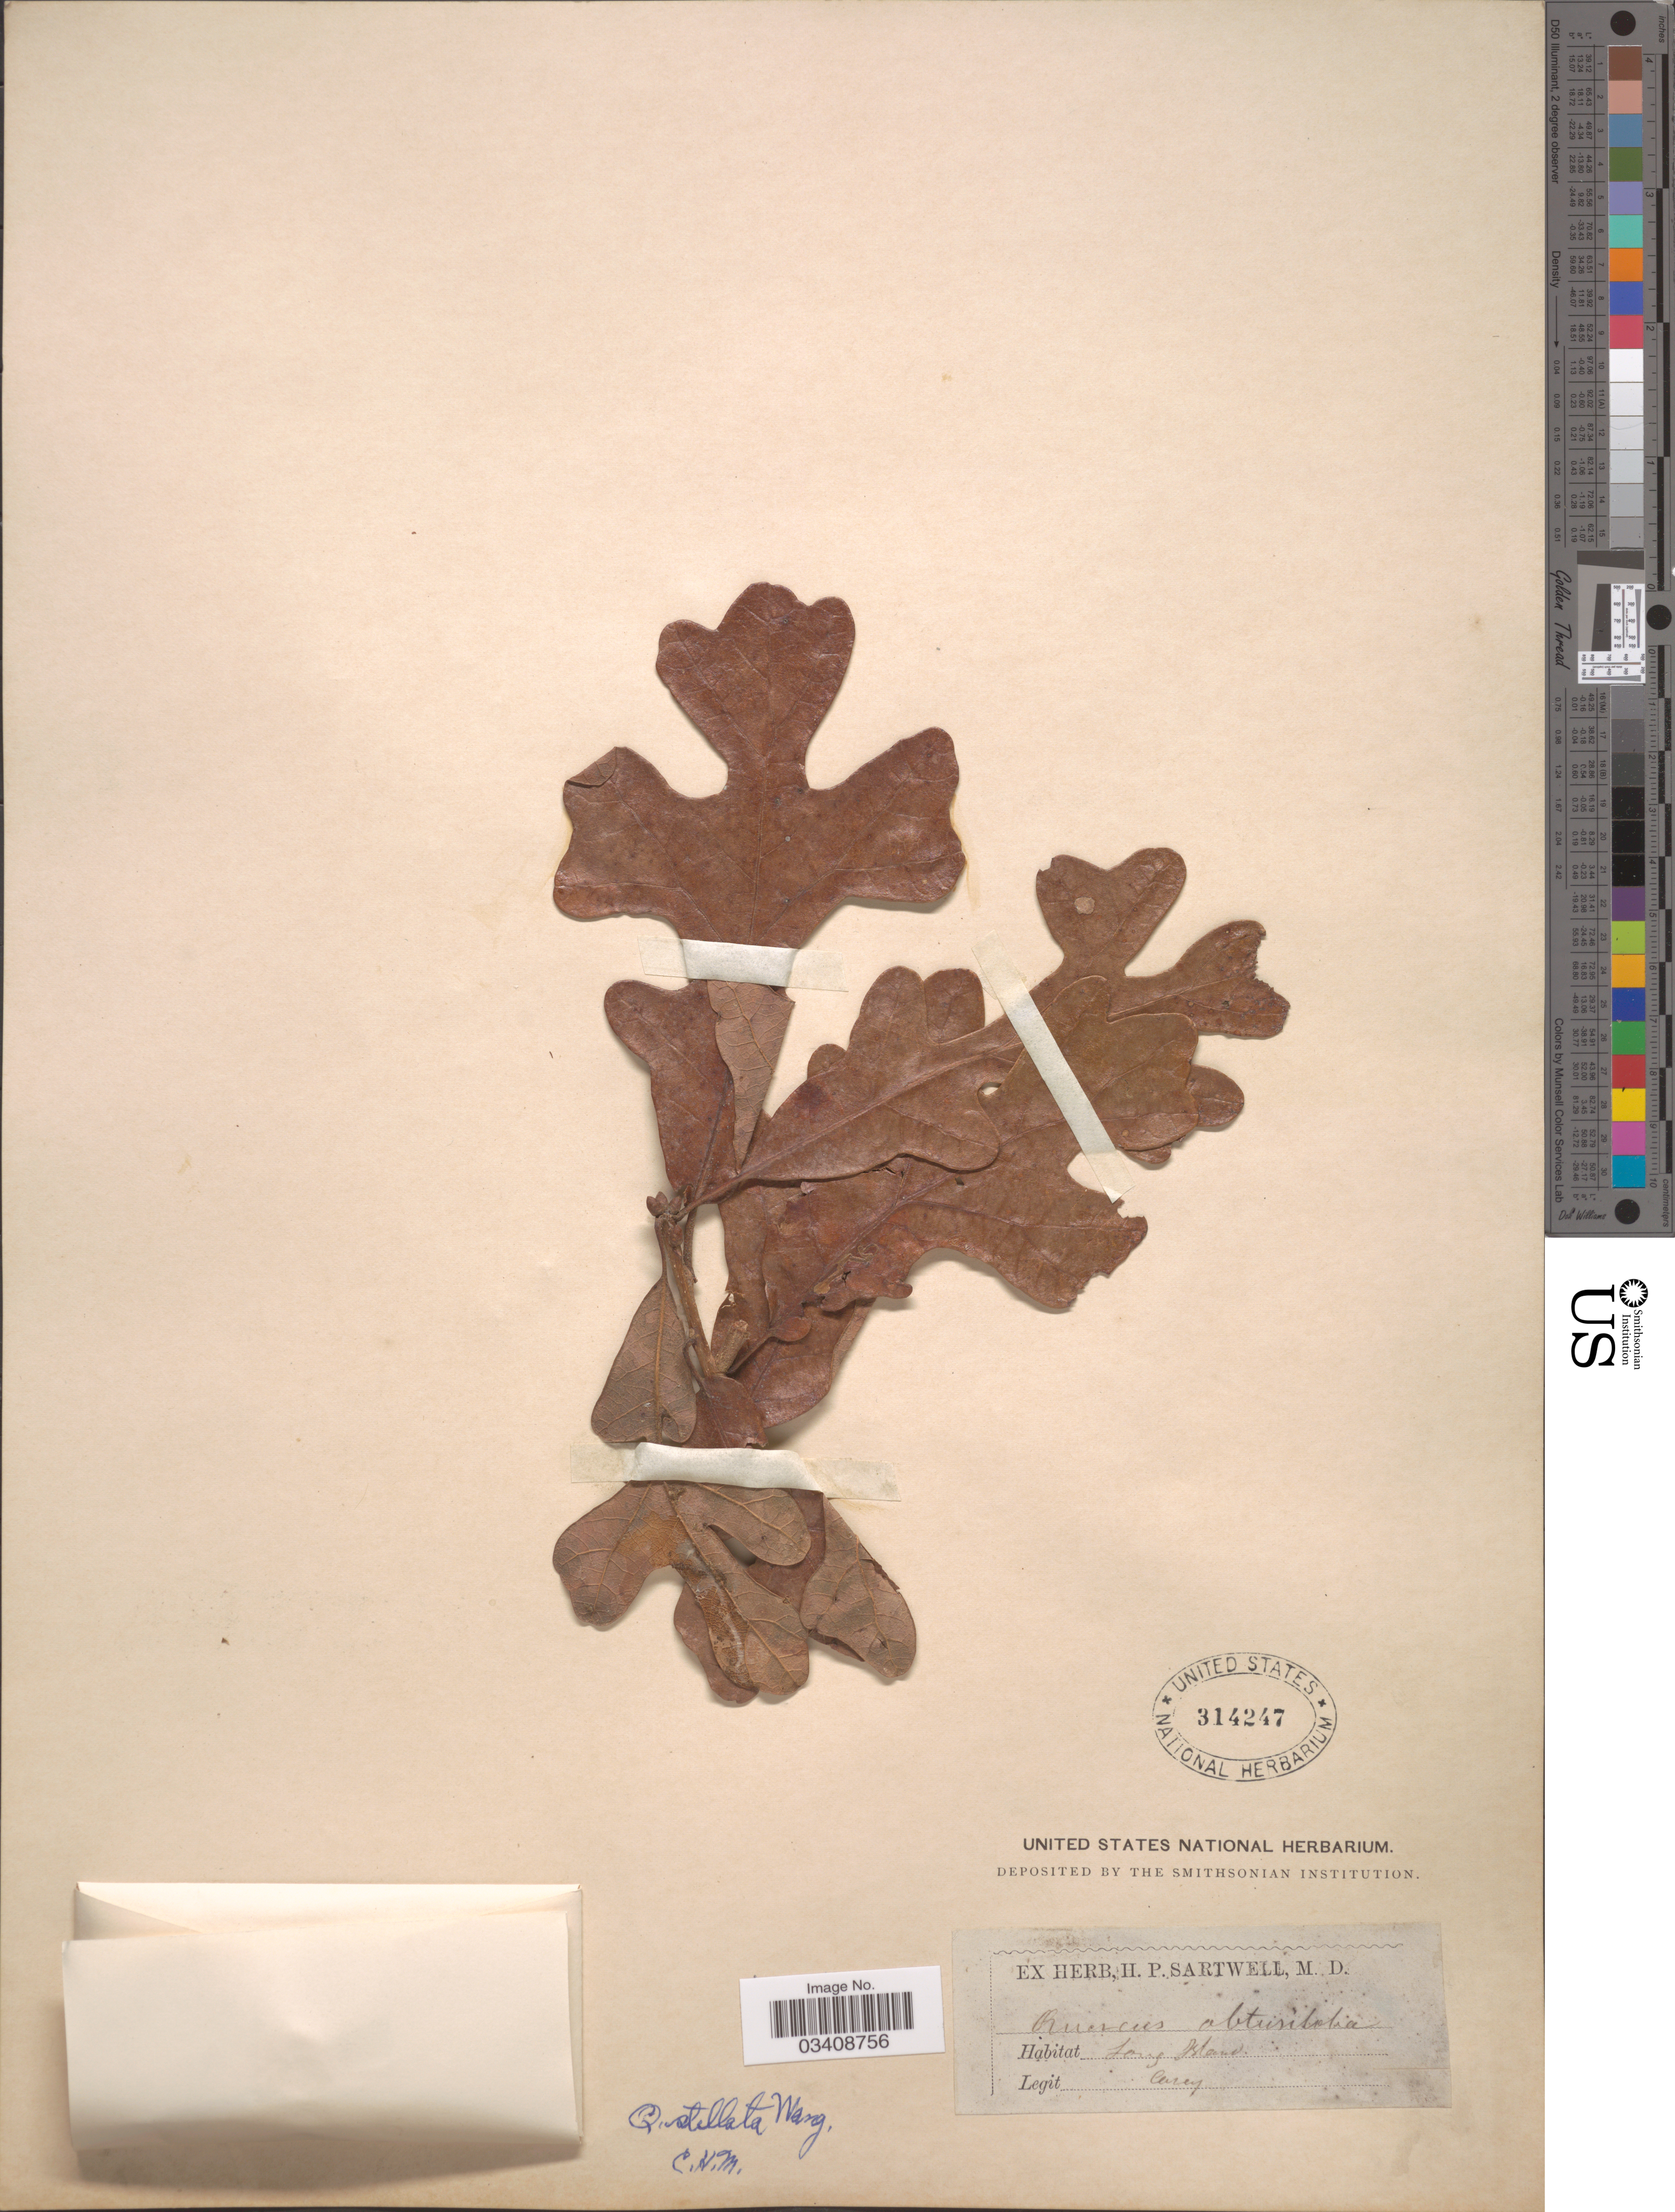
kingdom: Plantae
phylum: Tracheophyta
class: Magnoliopsida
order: Fagales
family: Fagaceae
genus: Quercus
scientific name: Quercus stellata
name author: Wangenh.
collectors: Carey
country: United States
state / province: New York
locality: Long Island.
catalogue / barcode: US 314247